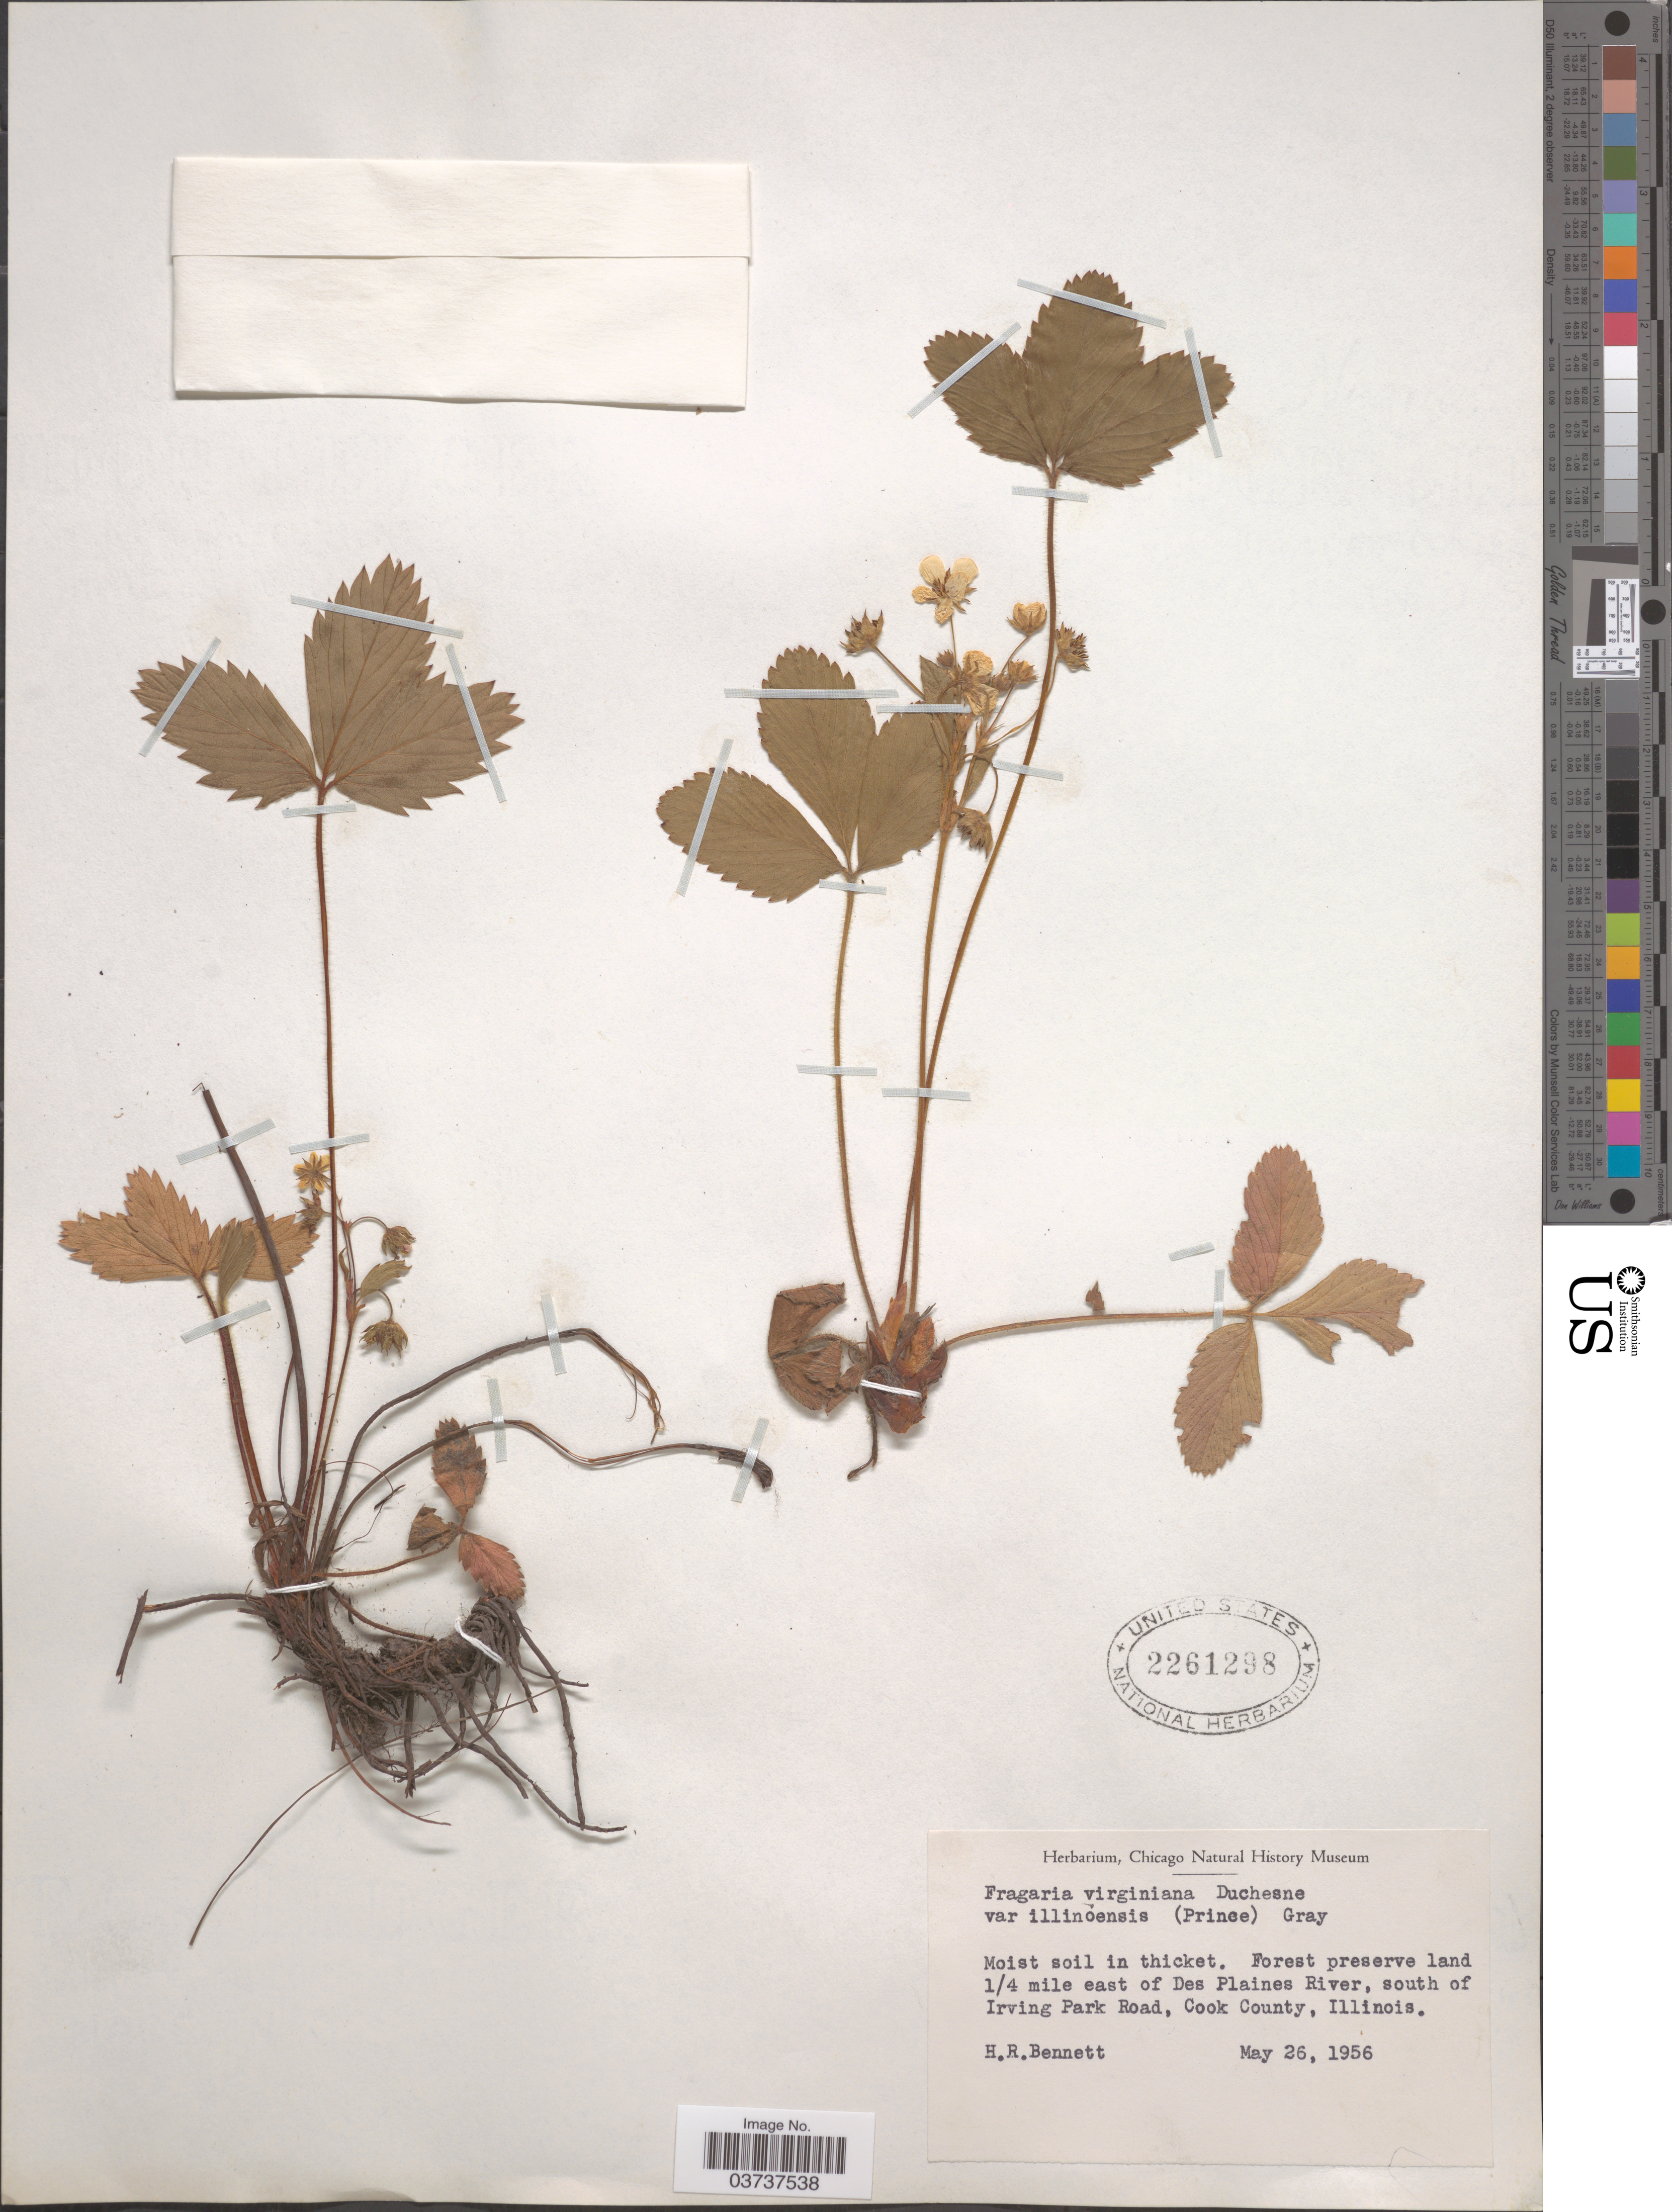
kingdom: Plantae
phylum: Tracheophyta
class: Magnoliopsida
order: Rosales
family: Rosaceae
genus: Fragaria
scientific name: Fragaria virginiana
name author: Mill.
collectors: H. R. Bennett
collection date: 1956-05-26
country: United States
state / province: Illinois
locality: Forest preserve land 1/4 mile east of Des Plaines River, south of Irving Park Road, Cook County.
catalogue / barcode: US 2261298